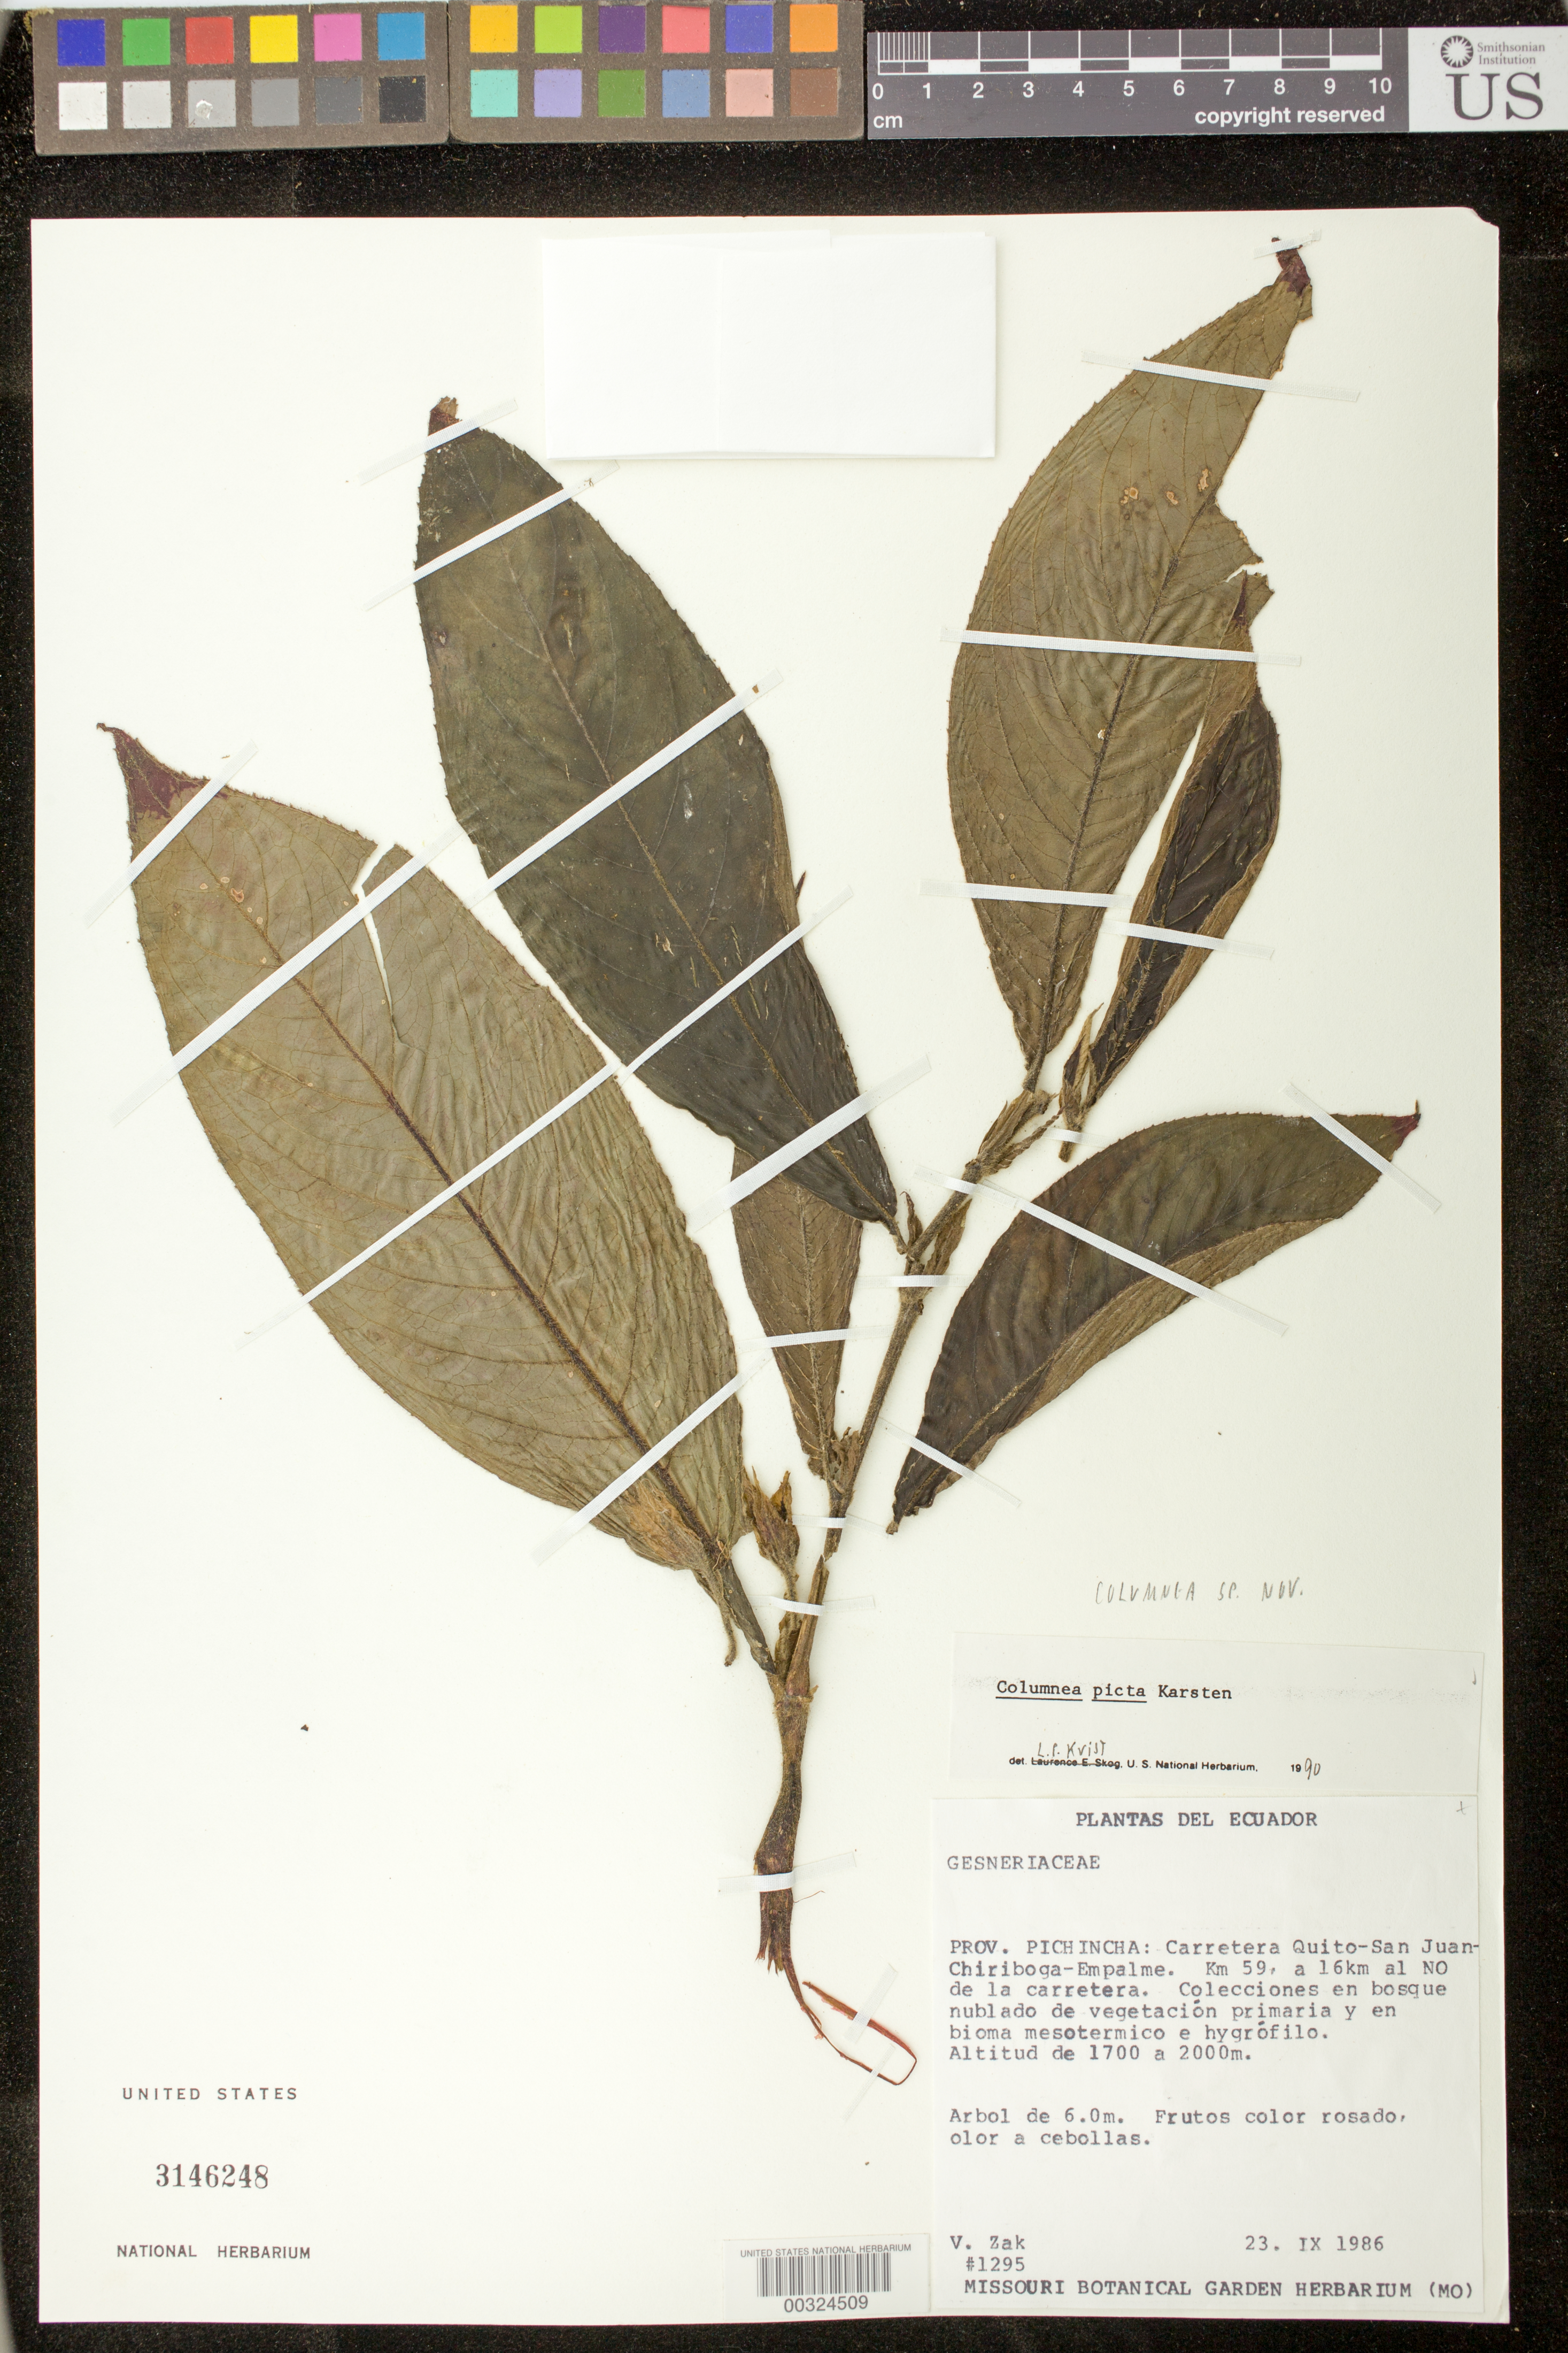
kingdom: Plantae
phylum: Tracheophyta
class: Magnoliopsida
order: Lamiales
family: Gesneriaceae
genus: Columnea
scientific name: Columnea karsteniana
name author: Singh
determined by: Skog, Laurence E.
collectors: V. Zak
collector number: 1295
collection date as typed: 23 Sep 1986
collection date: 1986-09-23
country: Ecuador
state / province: Pichincha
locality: Carretera Quito - San Juan - Chiriboga - Empalme, km 59, a 16 km al NO de la carretera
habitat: Bosque nublado de vegetación primaria y en bioma mesotermico e hygrófilo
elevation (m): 1700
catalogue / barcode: US 3146248